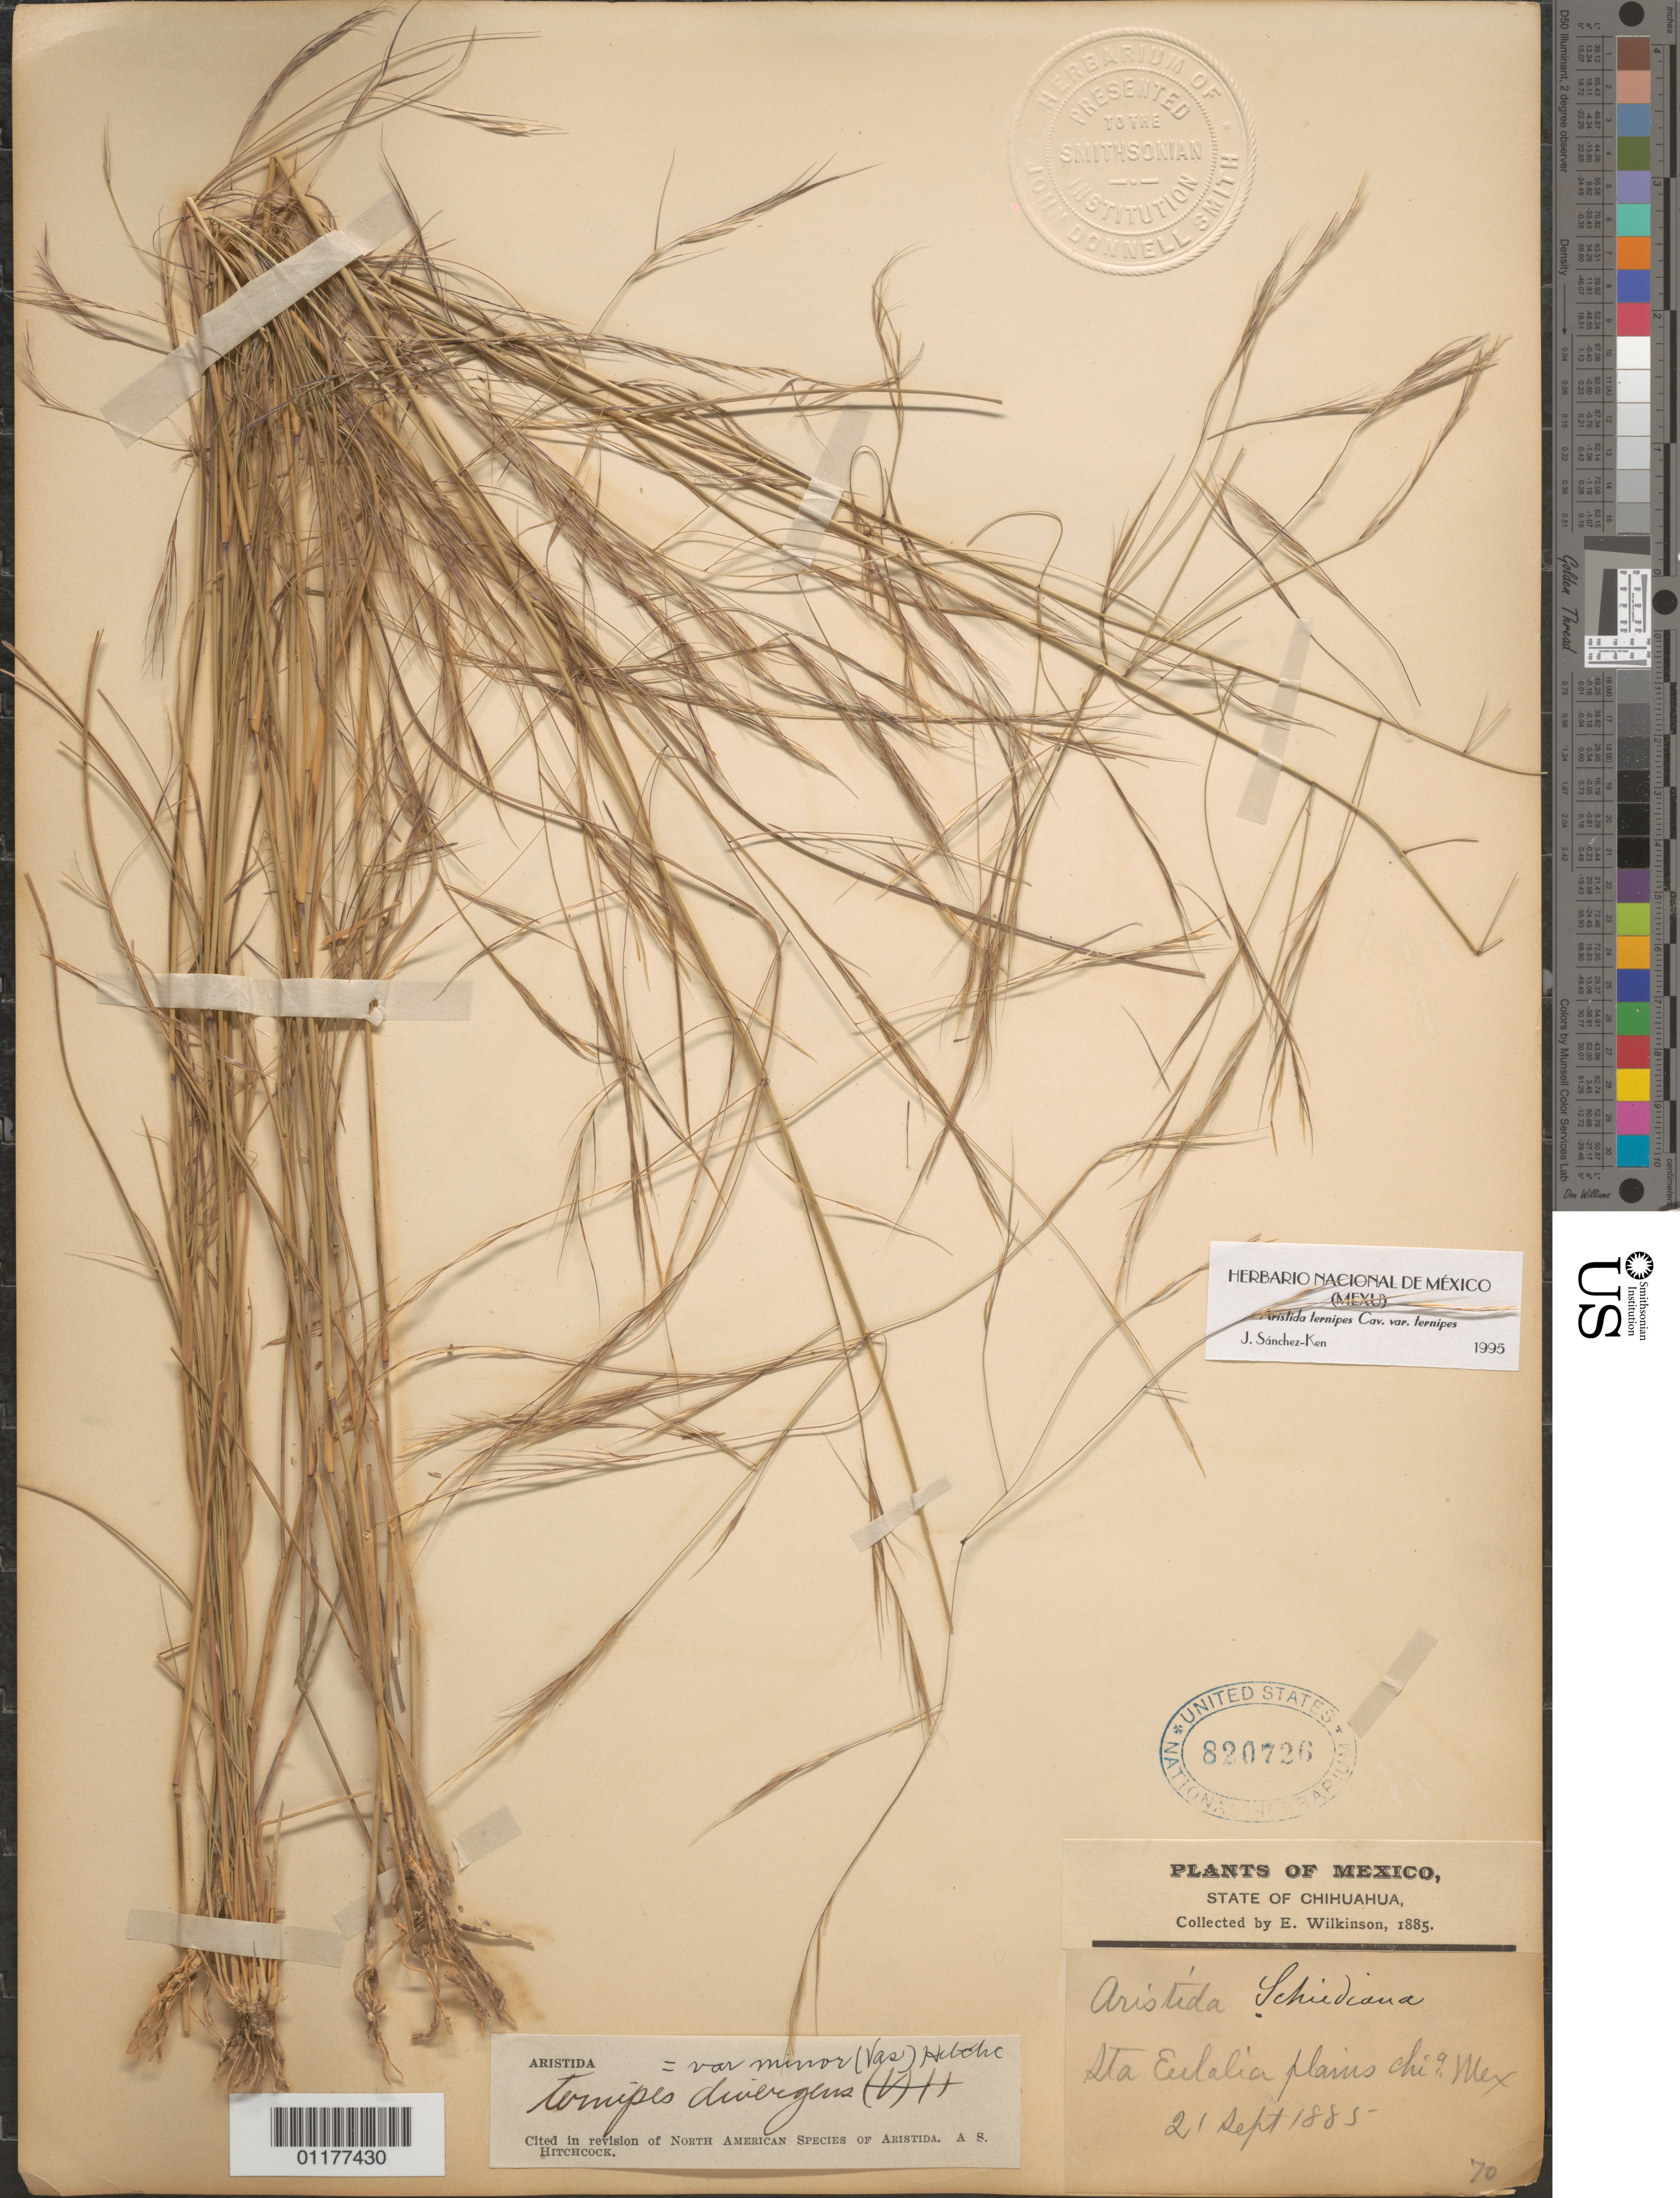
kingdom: Plantae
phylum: Tracheophyta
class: Liliopsida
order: Poales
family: Poaceae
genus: Aristida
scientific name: Aristida ternipes var. ternipes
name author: Cav.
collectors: E. Wilkinson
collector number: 70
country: Mexico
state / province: Chihuahua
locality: Sta Eulalia plains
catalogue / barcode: US 820726